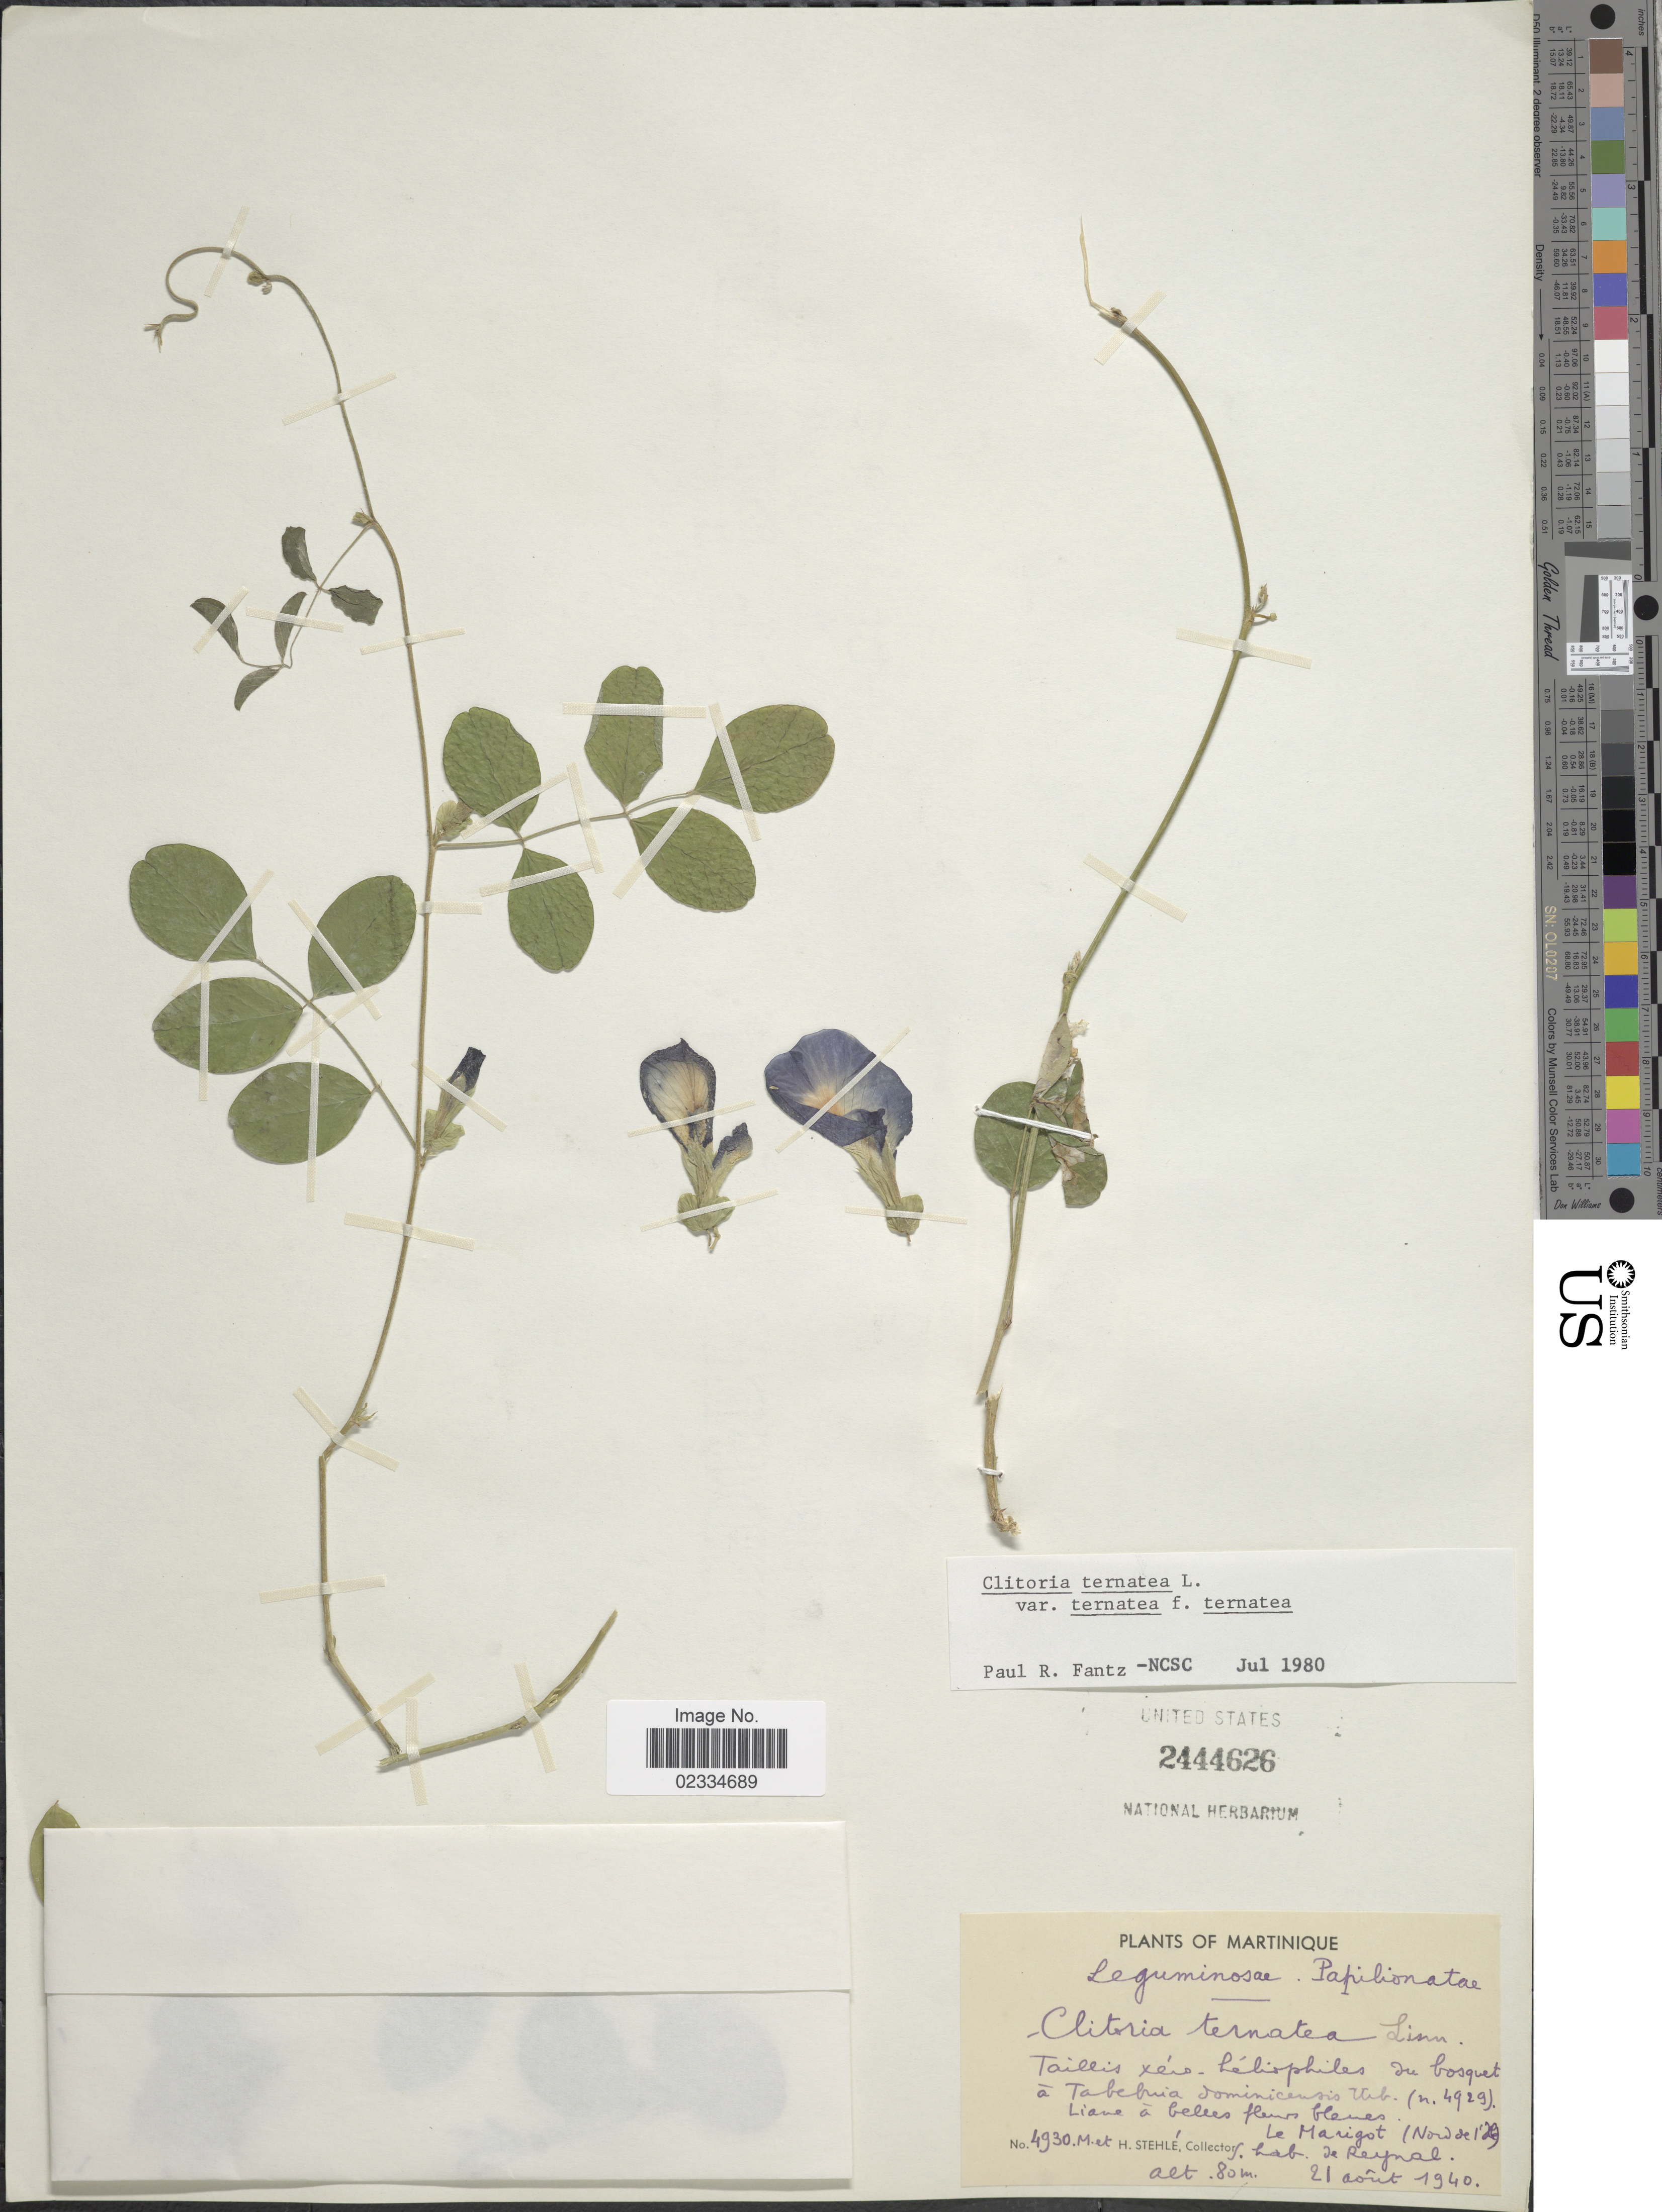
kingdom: Plantae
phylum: Tracheophyta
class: Magnoliopsida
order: Fabales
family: Fabaceae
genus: Clitoria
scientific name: Clitoria ternatea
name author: L.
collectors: M. Stehlé & H. Stehlé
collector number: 4930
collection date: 1940-08-21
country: Martinique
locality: Le Marigot (Nord de l'Ile), S. hab de Reynal.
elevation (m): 80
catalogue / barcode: US 2444626